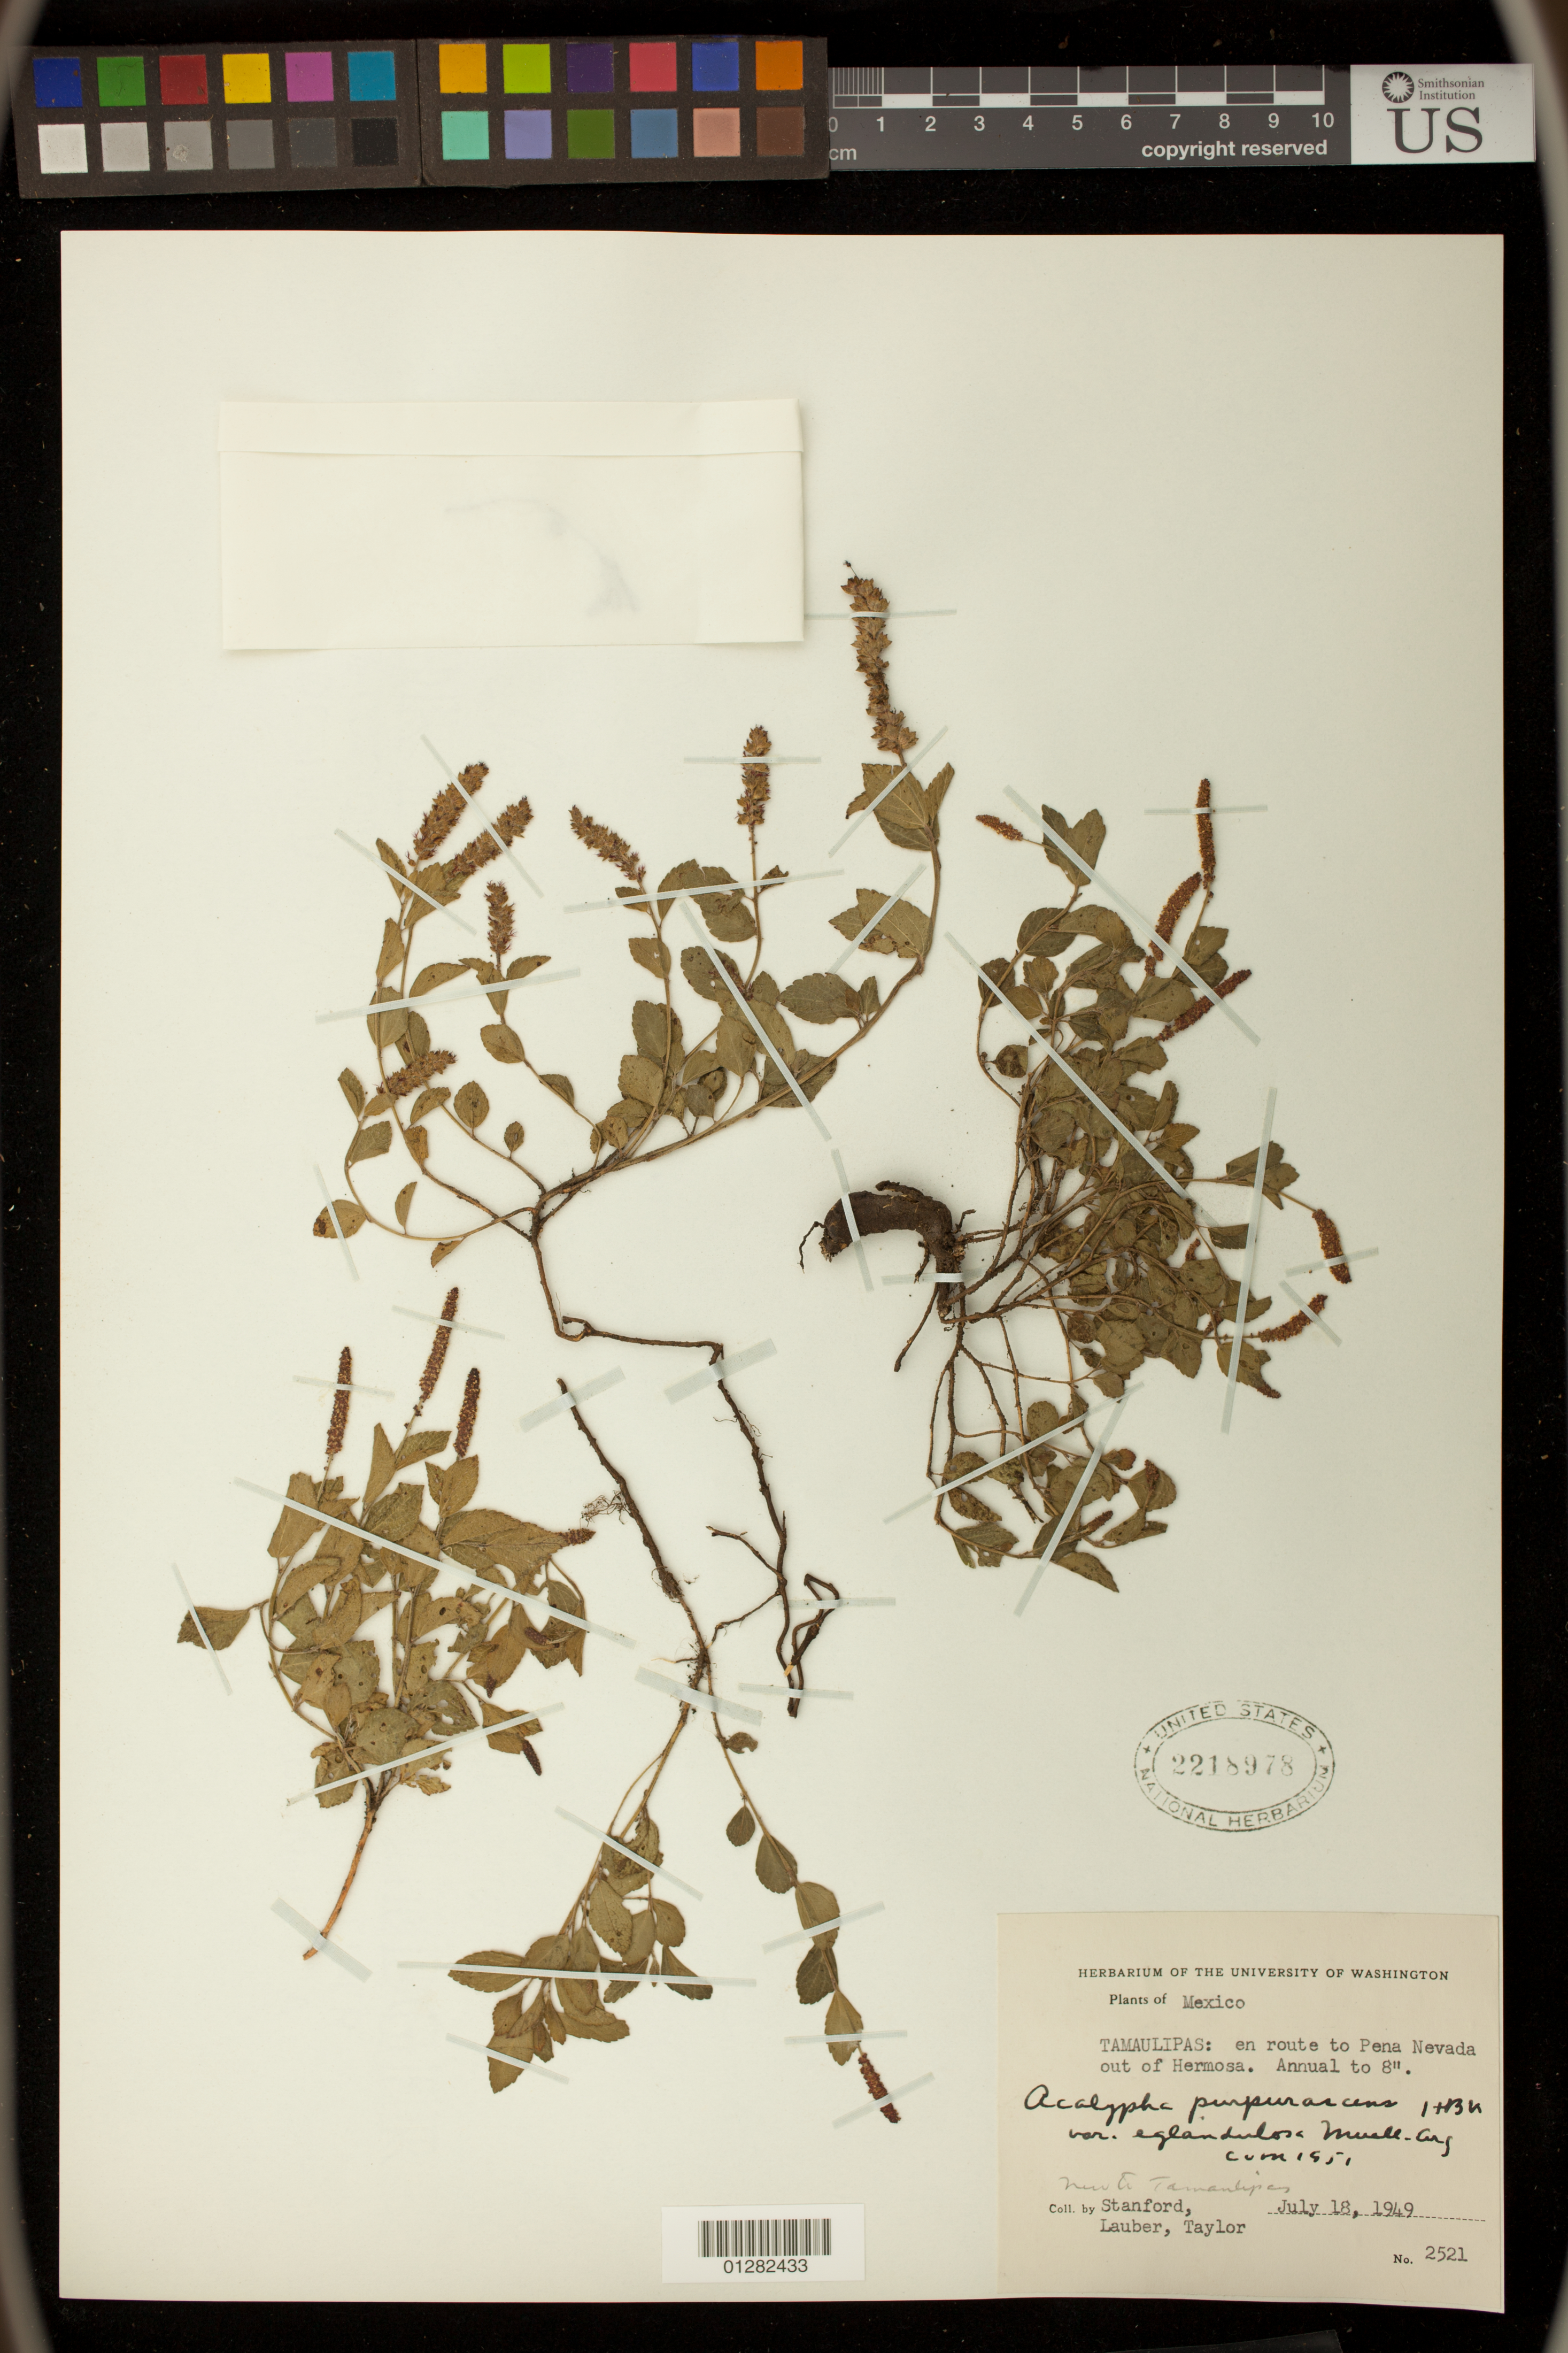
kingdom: Plantae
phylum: Tracheophyta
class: Magnoliopsida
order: Malpighiales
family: Euphorbiaceae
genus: Acalypha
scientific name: Acalypha purpurascens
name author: Kunth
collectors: Sanford, --, Lauber, -- & -- Taylor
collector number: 2521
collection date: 1949-07-18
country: Mexico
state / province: Tamaulipas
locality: North Tamaulipas: en route to Pena Nevada out of Hermosa.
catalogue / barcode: US 2218978